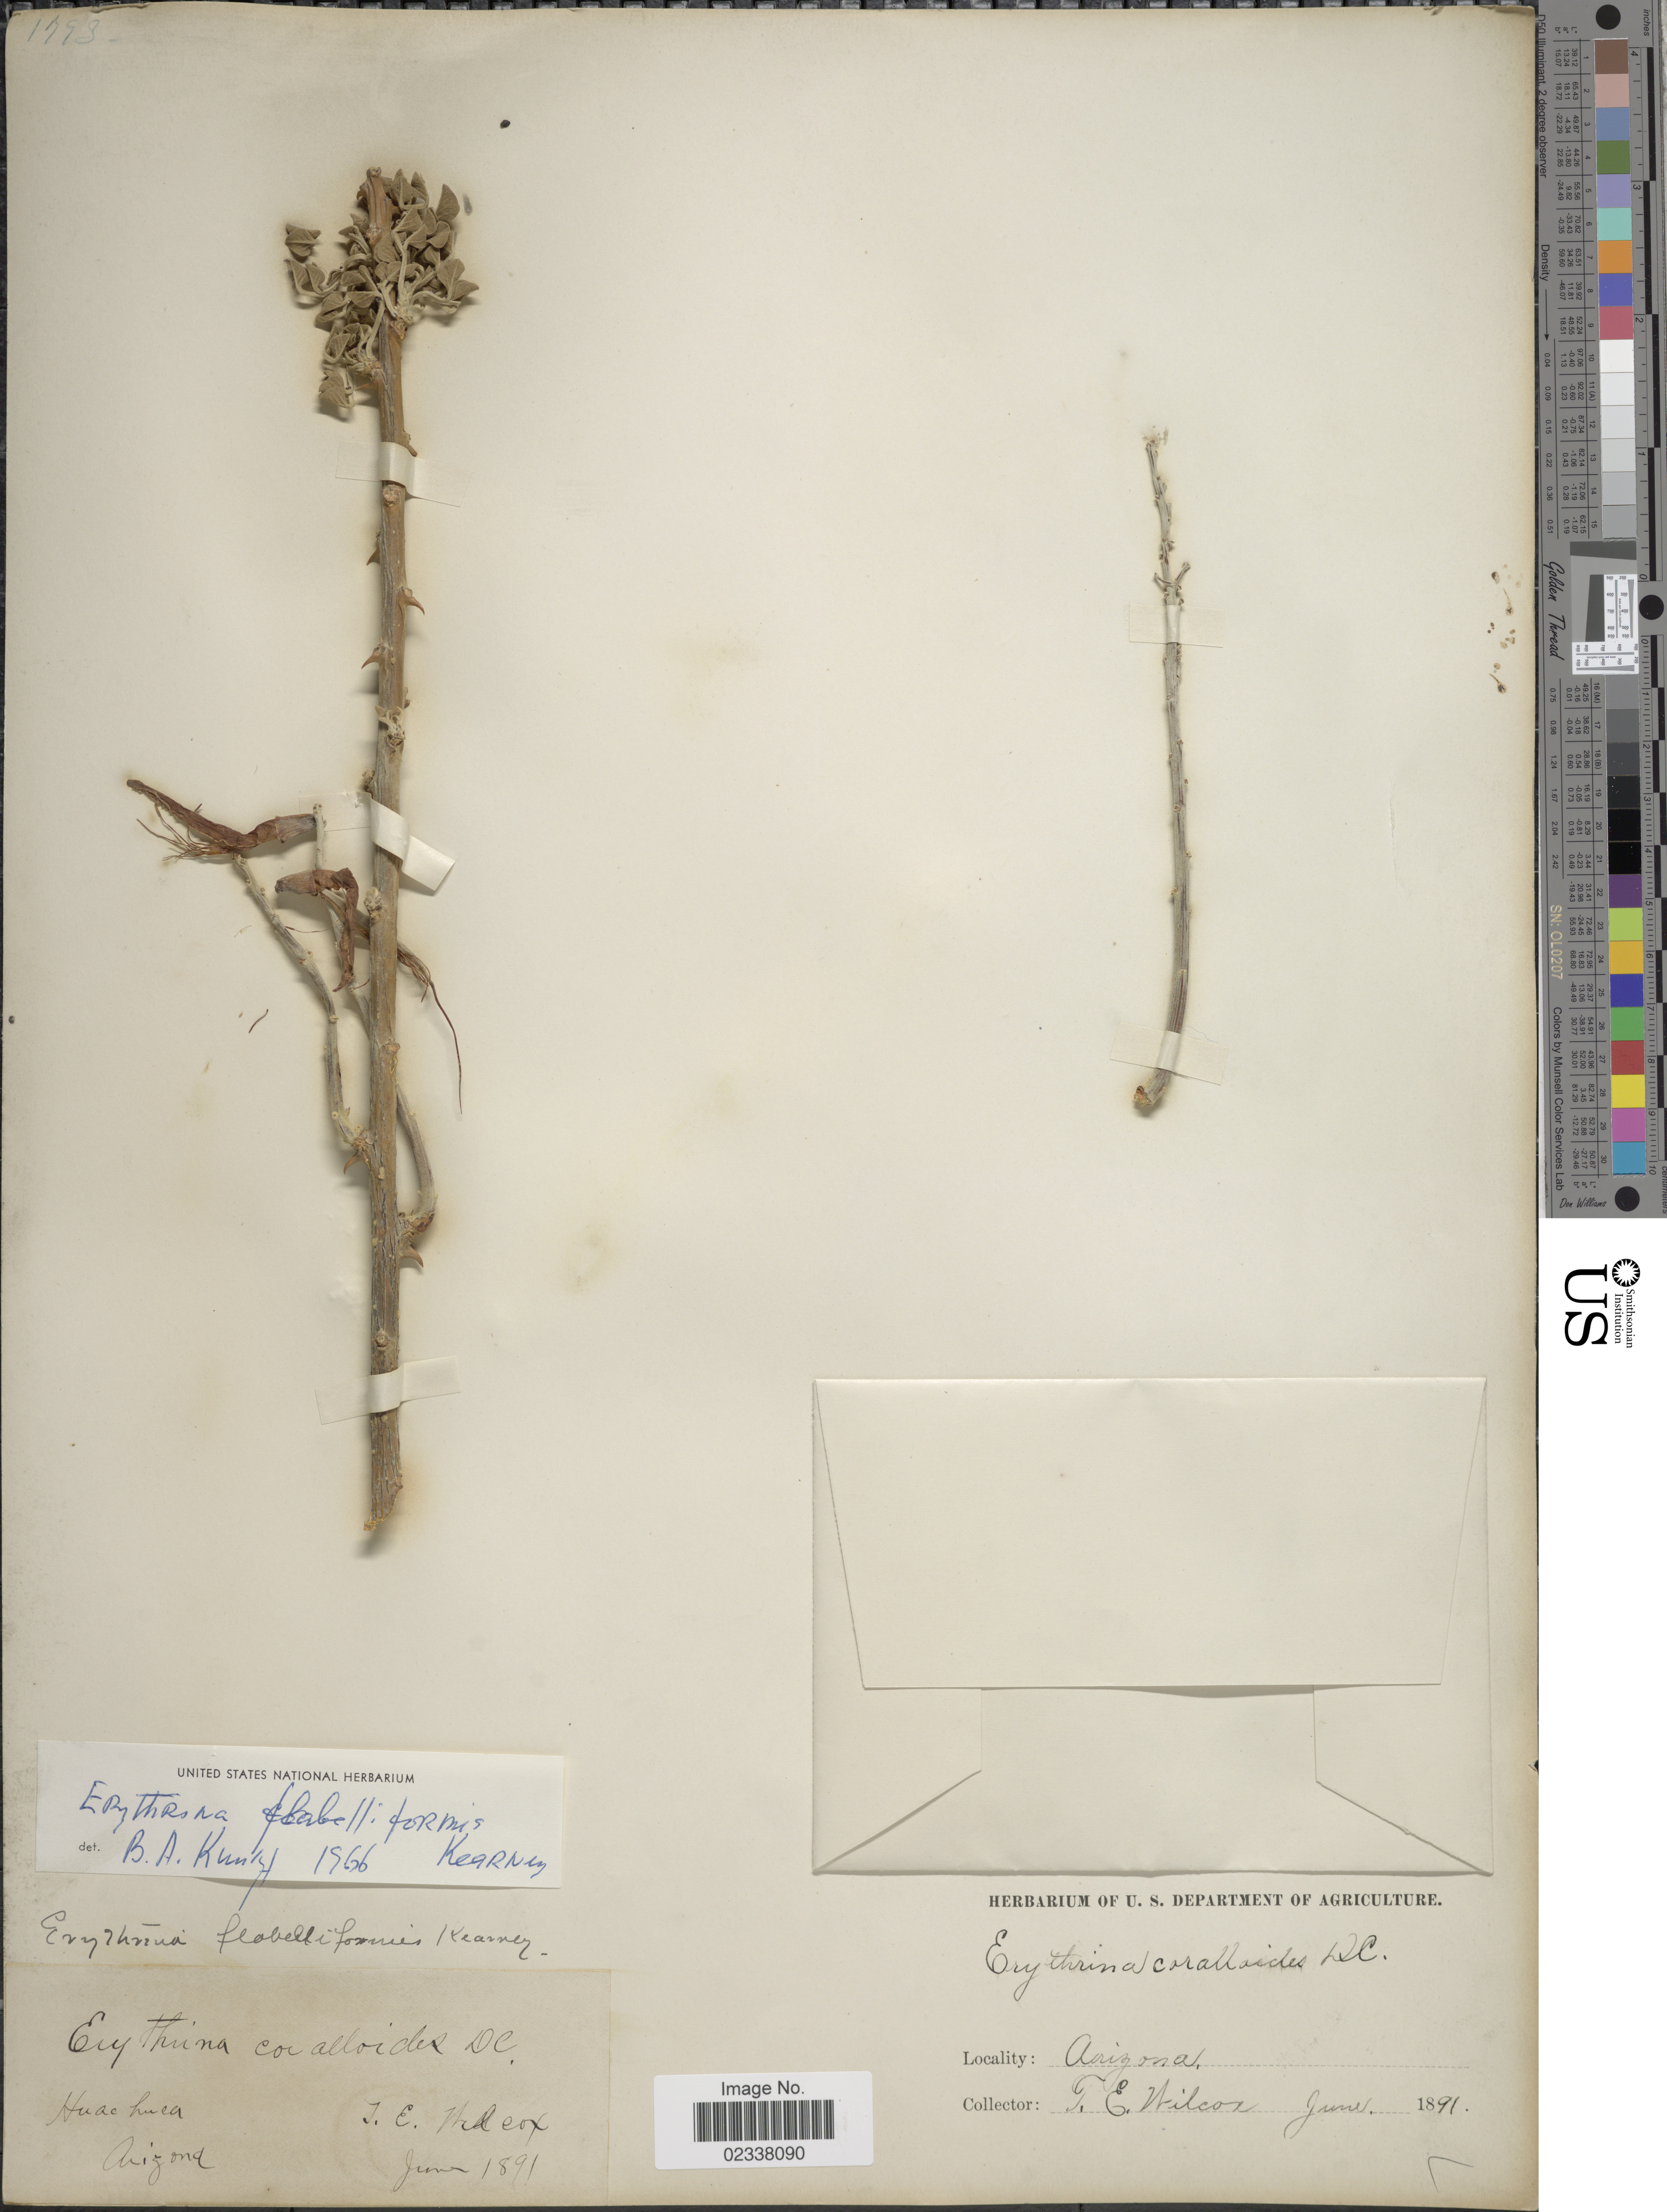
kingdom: Plantae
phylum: Tracheophyta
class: Magnoliopsida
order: Fabales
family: Fabaceae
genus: Erythrina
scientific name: Erythrina flabelliformis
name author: Kearney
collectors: T. E. Wilcox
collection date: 1891-06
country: United States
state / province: Arizona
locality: Huachuca